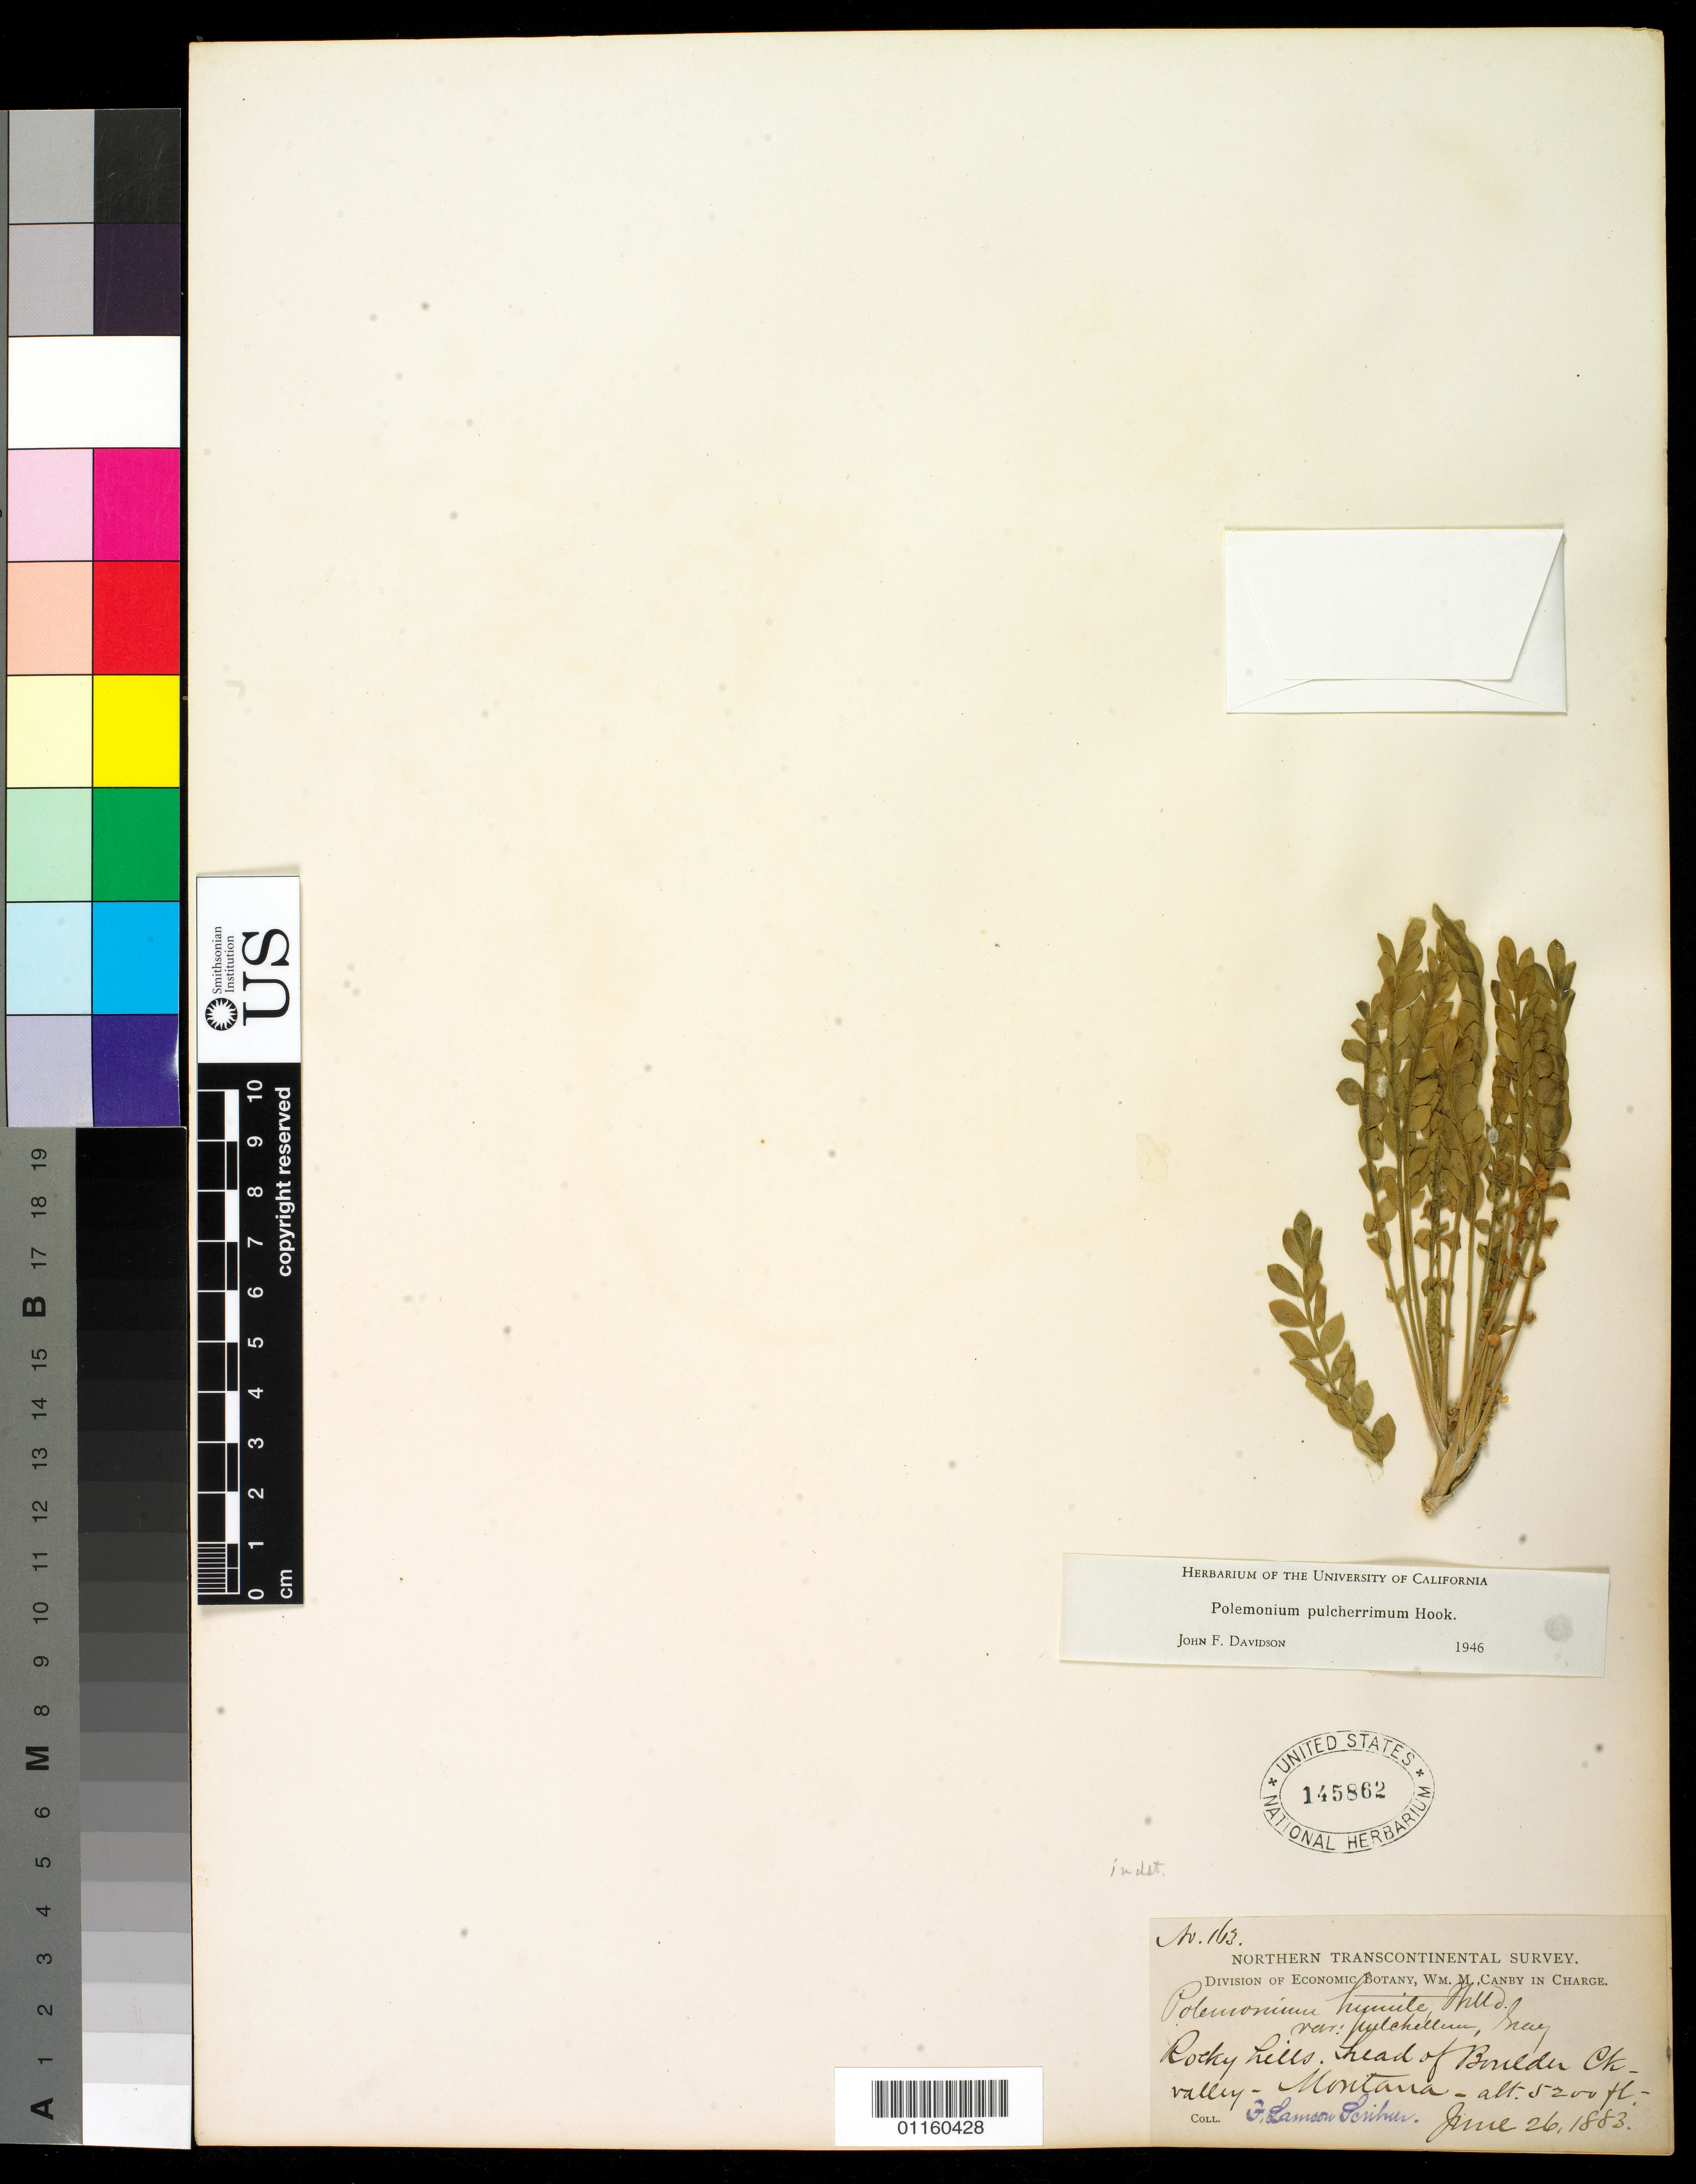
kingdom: Plantae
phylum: Tracheophyta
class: Magnoliopsida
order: Ericales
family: Polemoniaceae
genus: Polemonium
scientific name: Polemonium pulcherrimum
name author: Hook.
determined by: Davidson, J. F.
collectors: F. L. Scribner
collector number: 163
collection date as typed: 26 Jun 1883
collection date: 1883-06-26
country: United States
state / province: Montana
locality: Head of Bolder Creek Valley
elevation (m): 1585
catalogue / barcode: US 145862